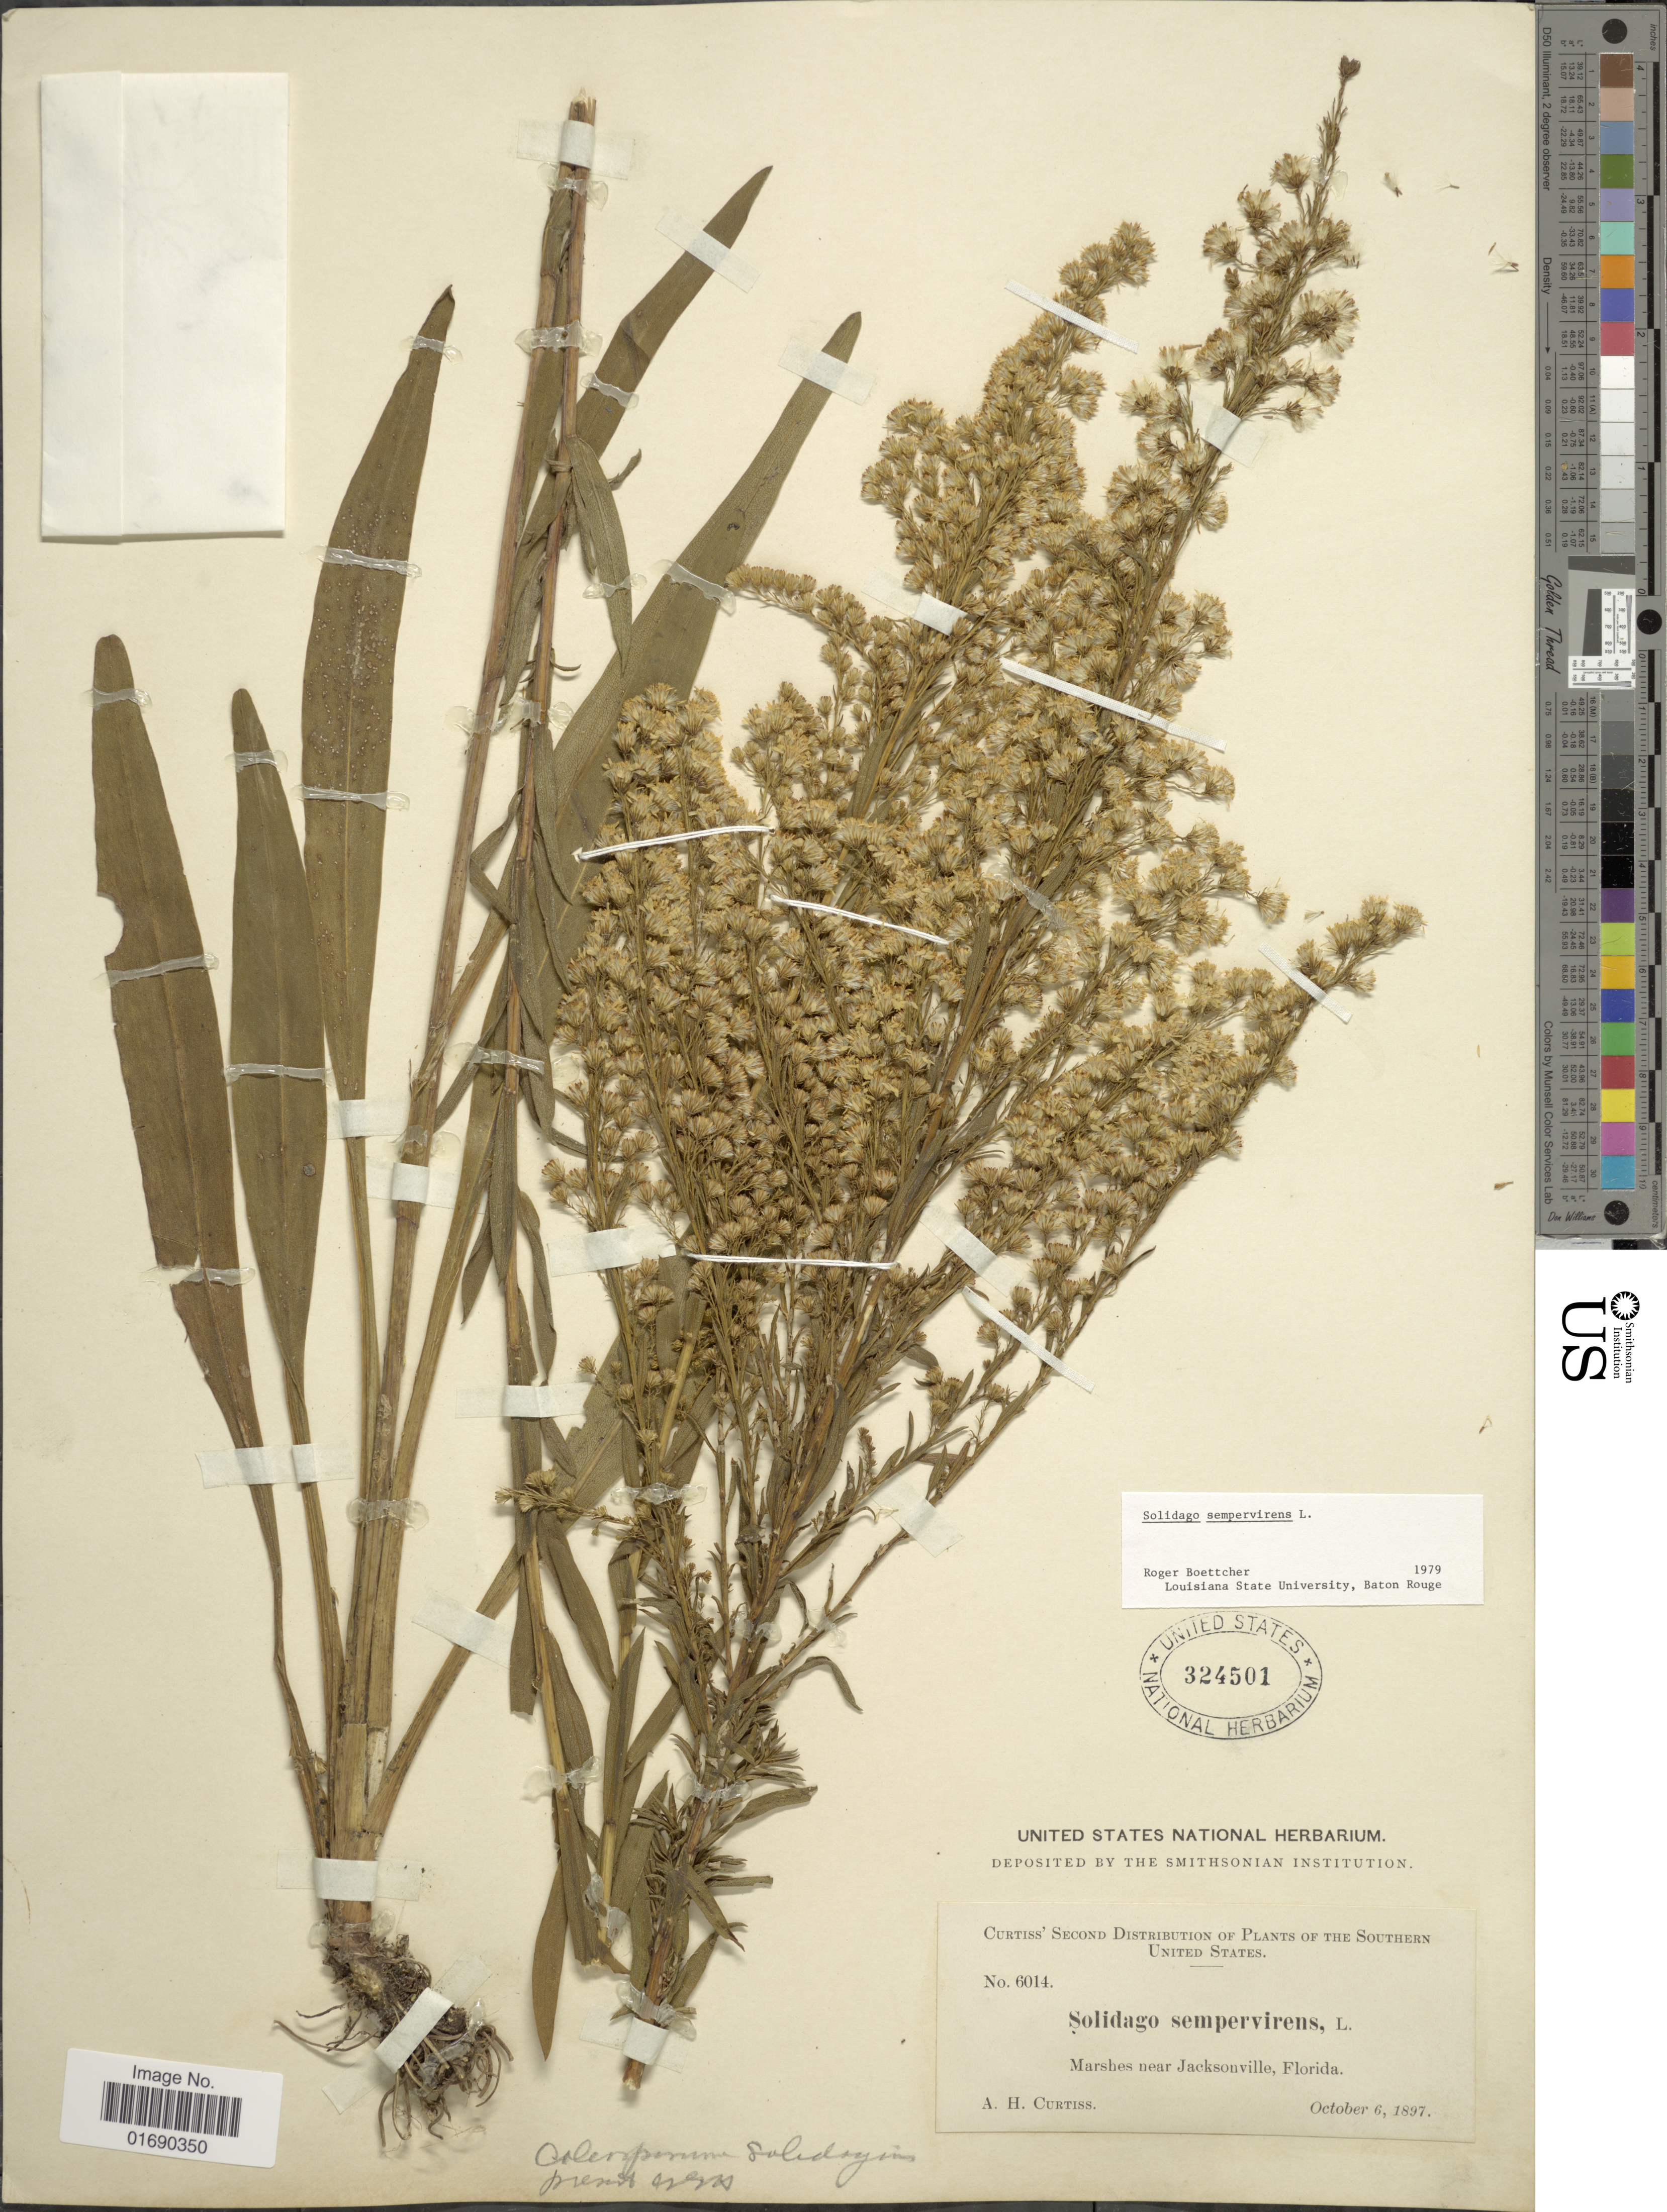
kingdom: Plantae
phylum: Tracheophyta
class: Magnoliopsida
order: Asterales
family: Asteraceae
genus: Solidago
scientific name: Solidago sempervirens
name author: L.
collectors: A. H. Curtiss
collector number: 6014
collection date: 1897-10-06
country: United States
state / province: Florida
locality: Southern United States, Marshes near Jacksonville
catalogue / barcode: US 324501